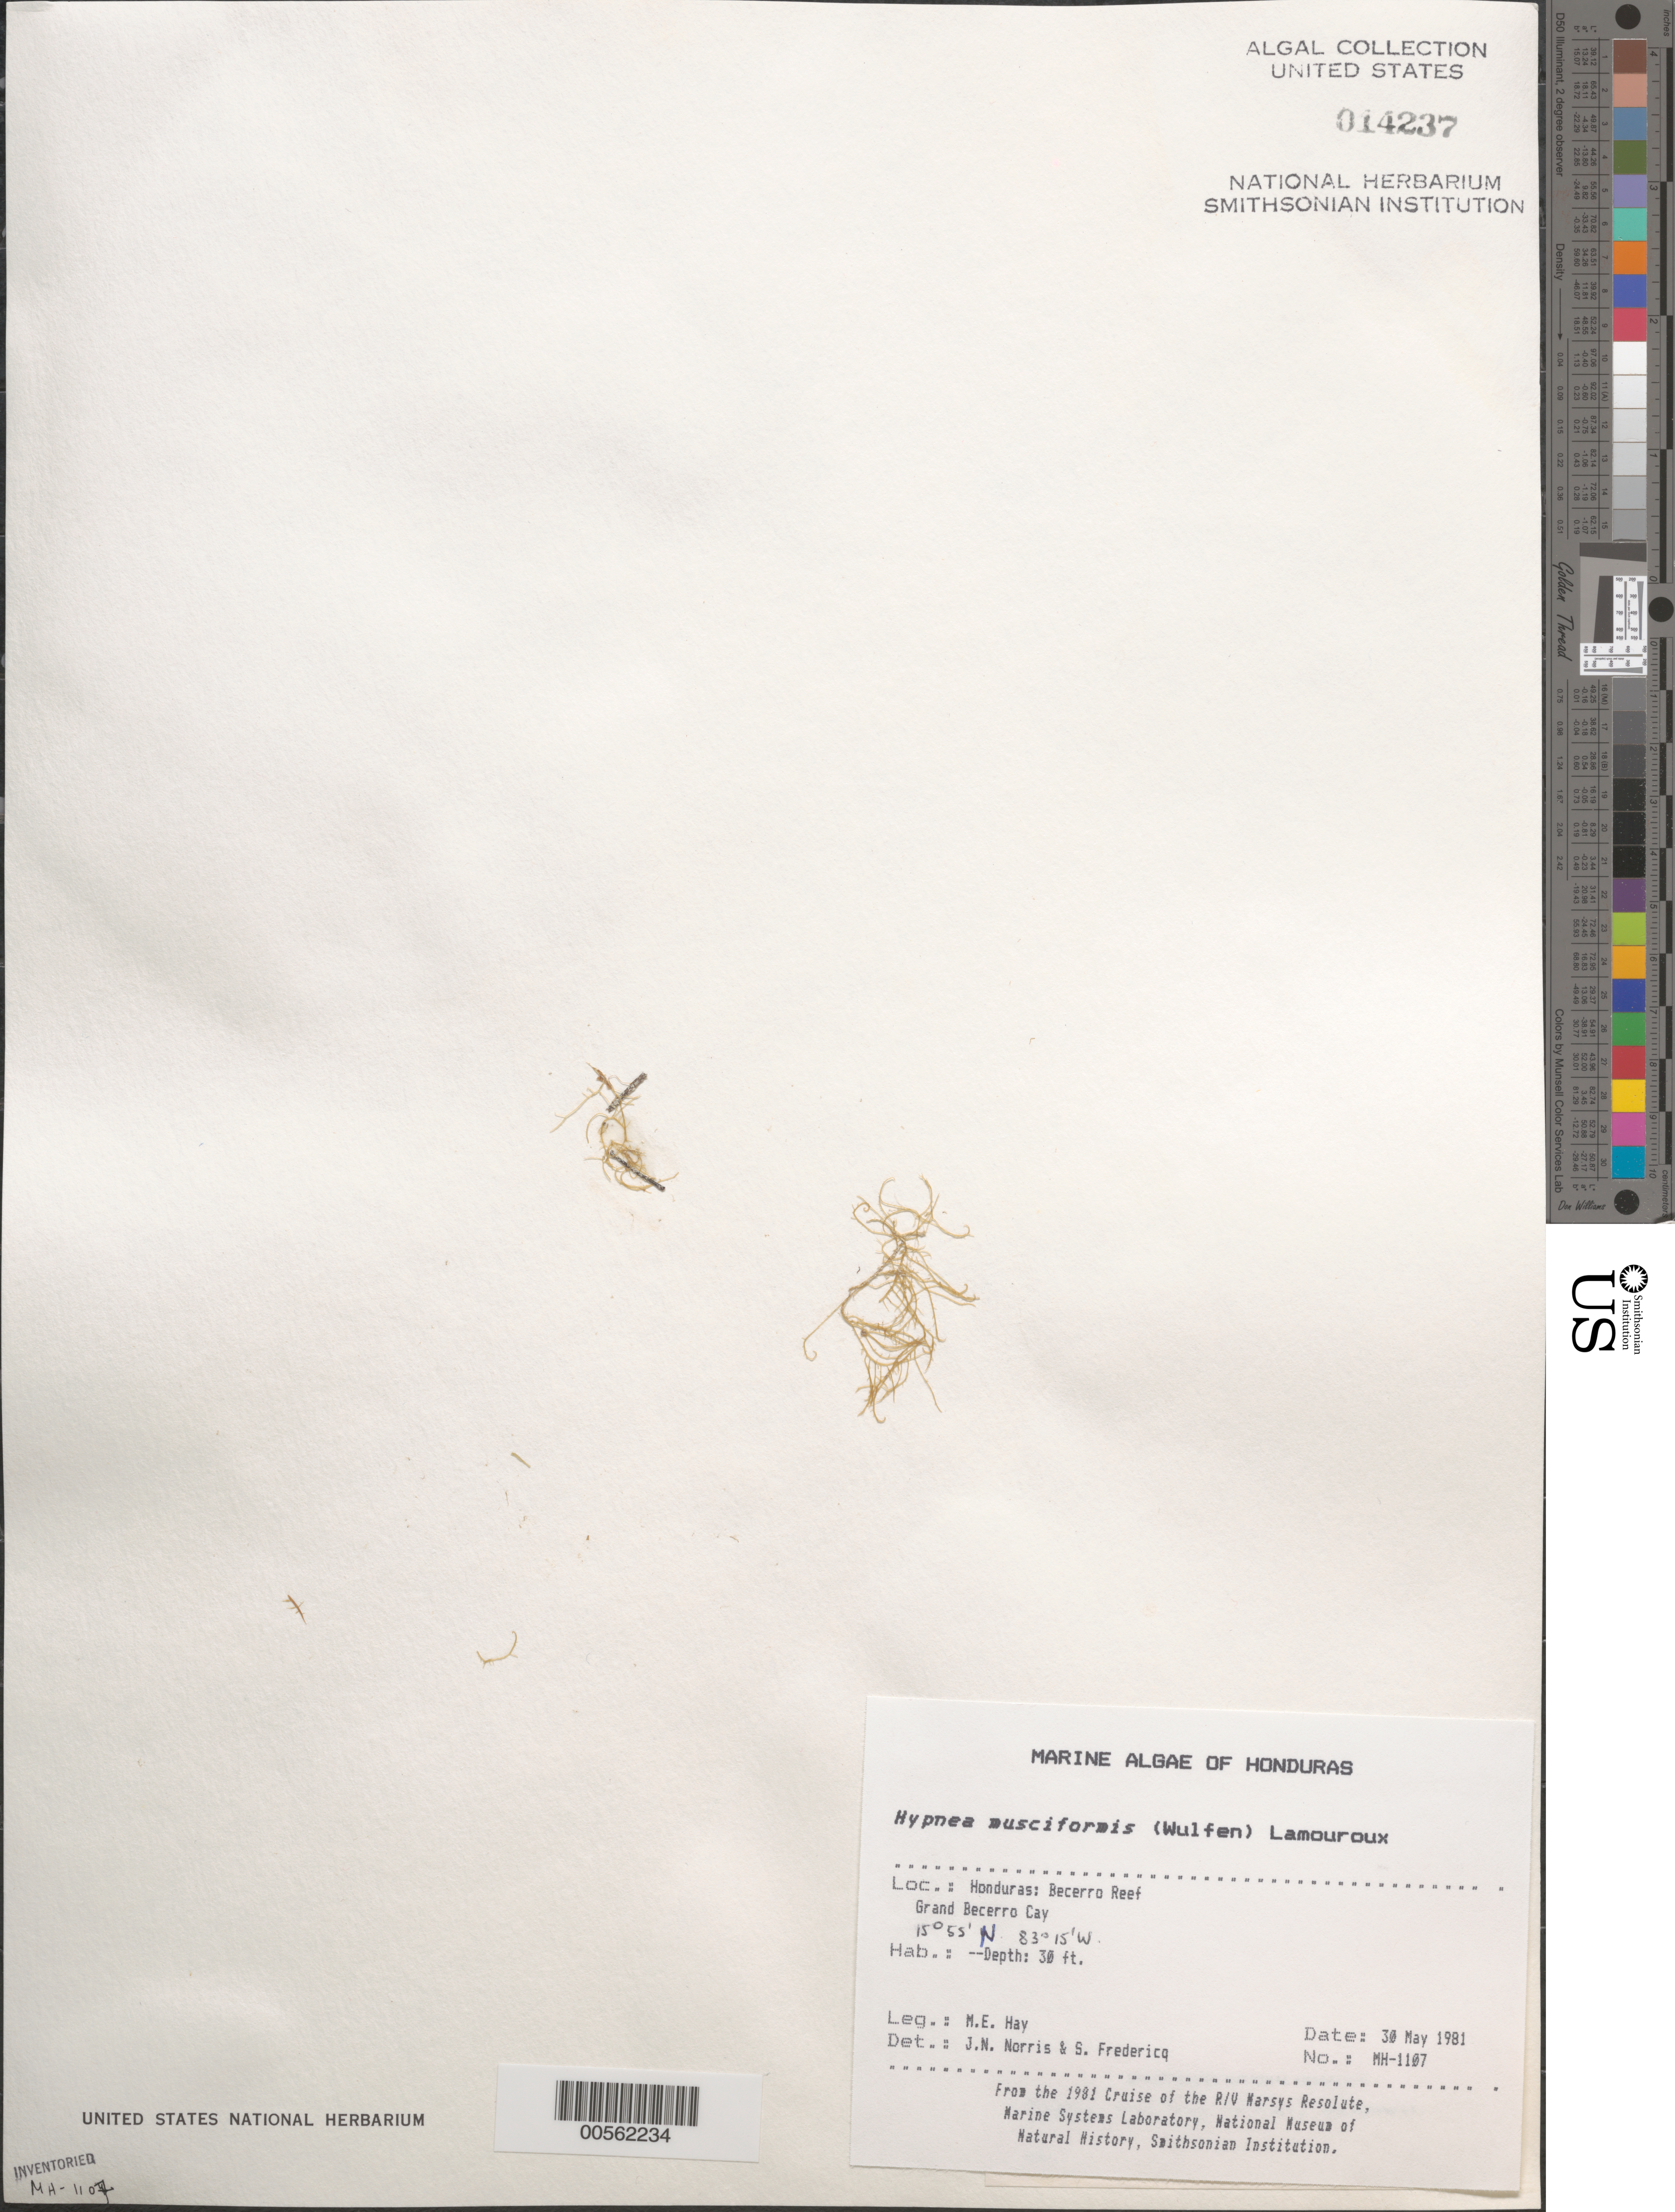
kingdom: Plantae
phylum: Rhodophyta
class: Florideophyceae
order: Gigartinales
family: Cystocloniaceae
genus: Hypnea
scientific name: Hypnea musciformis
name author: (Wulfen) J.V.Lamouroux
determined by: Norris, J. N.; Fredericq, S.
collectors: M. E. Hay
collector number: MEH-1107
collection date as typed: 30 May 1981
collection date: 1981-05-30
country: Honduras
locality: Becerro reef, grand becerro cay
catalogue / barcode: US 14237